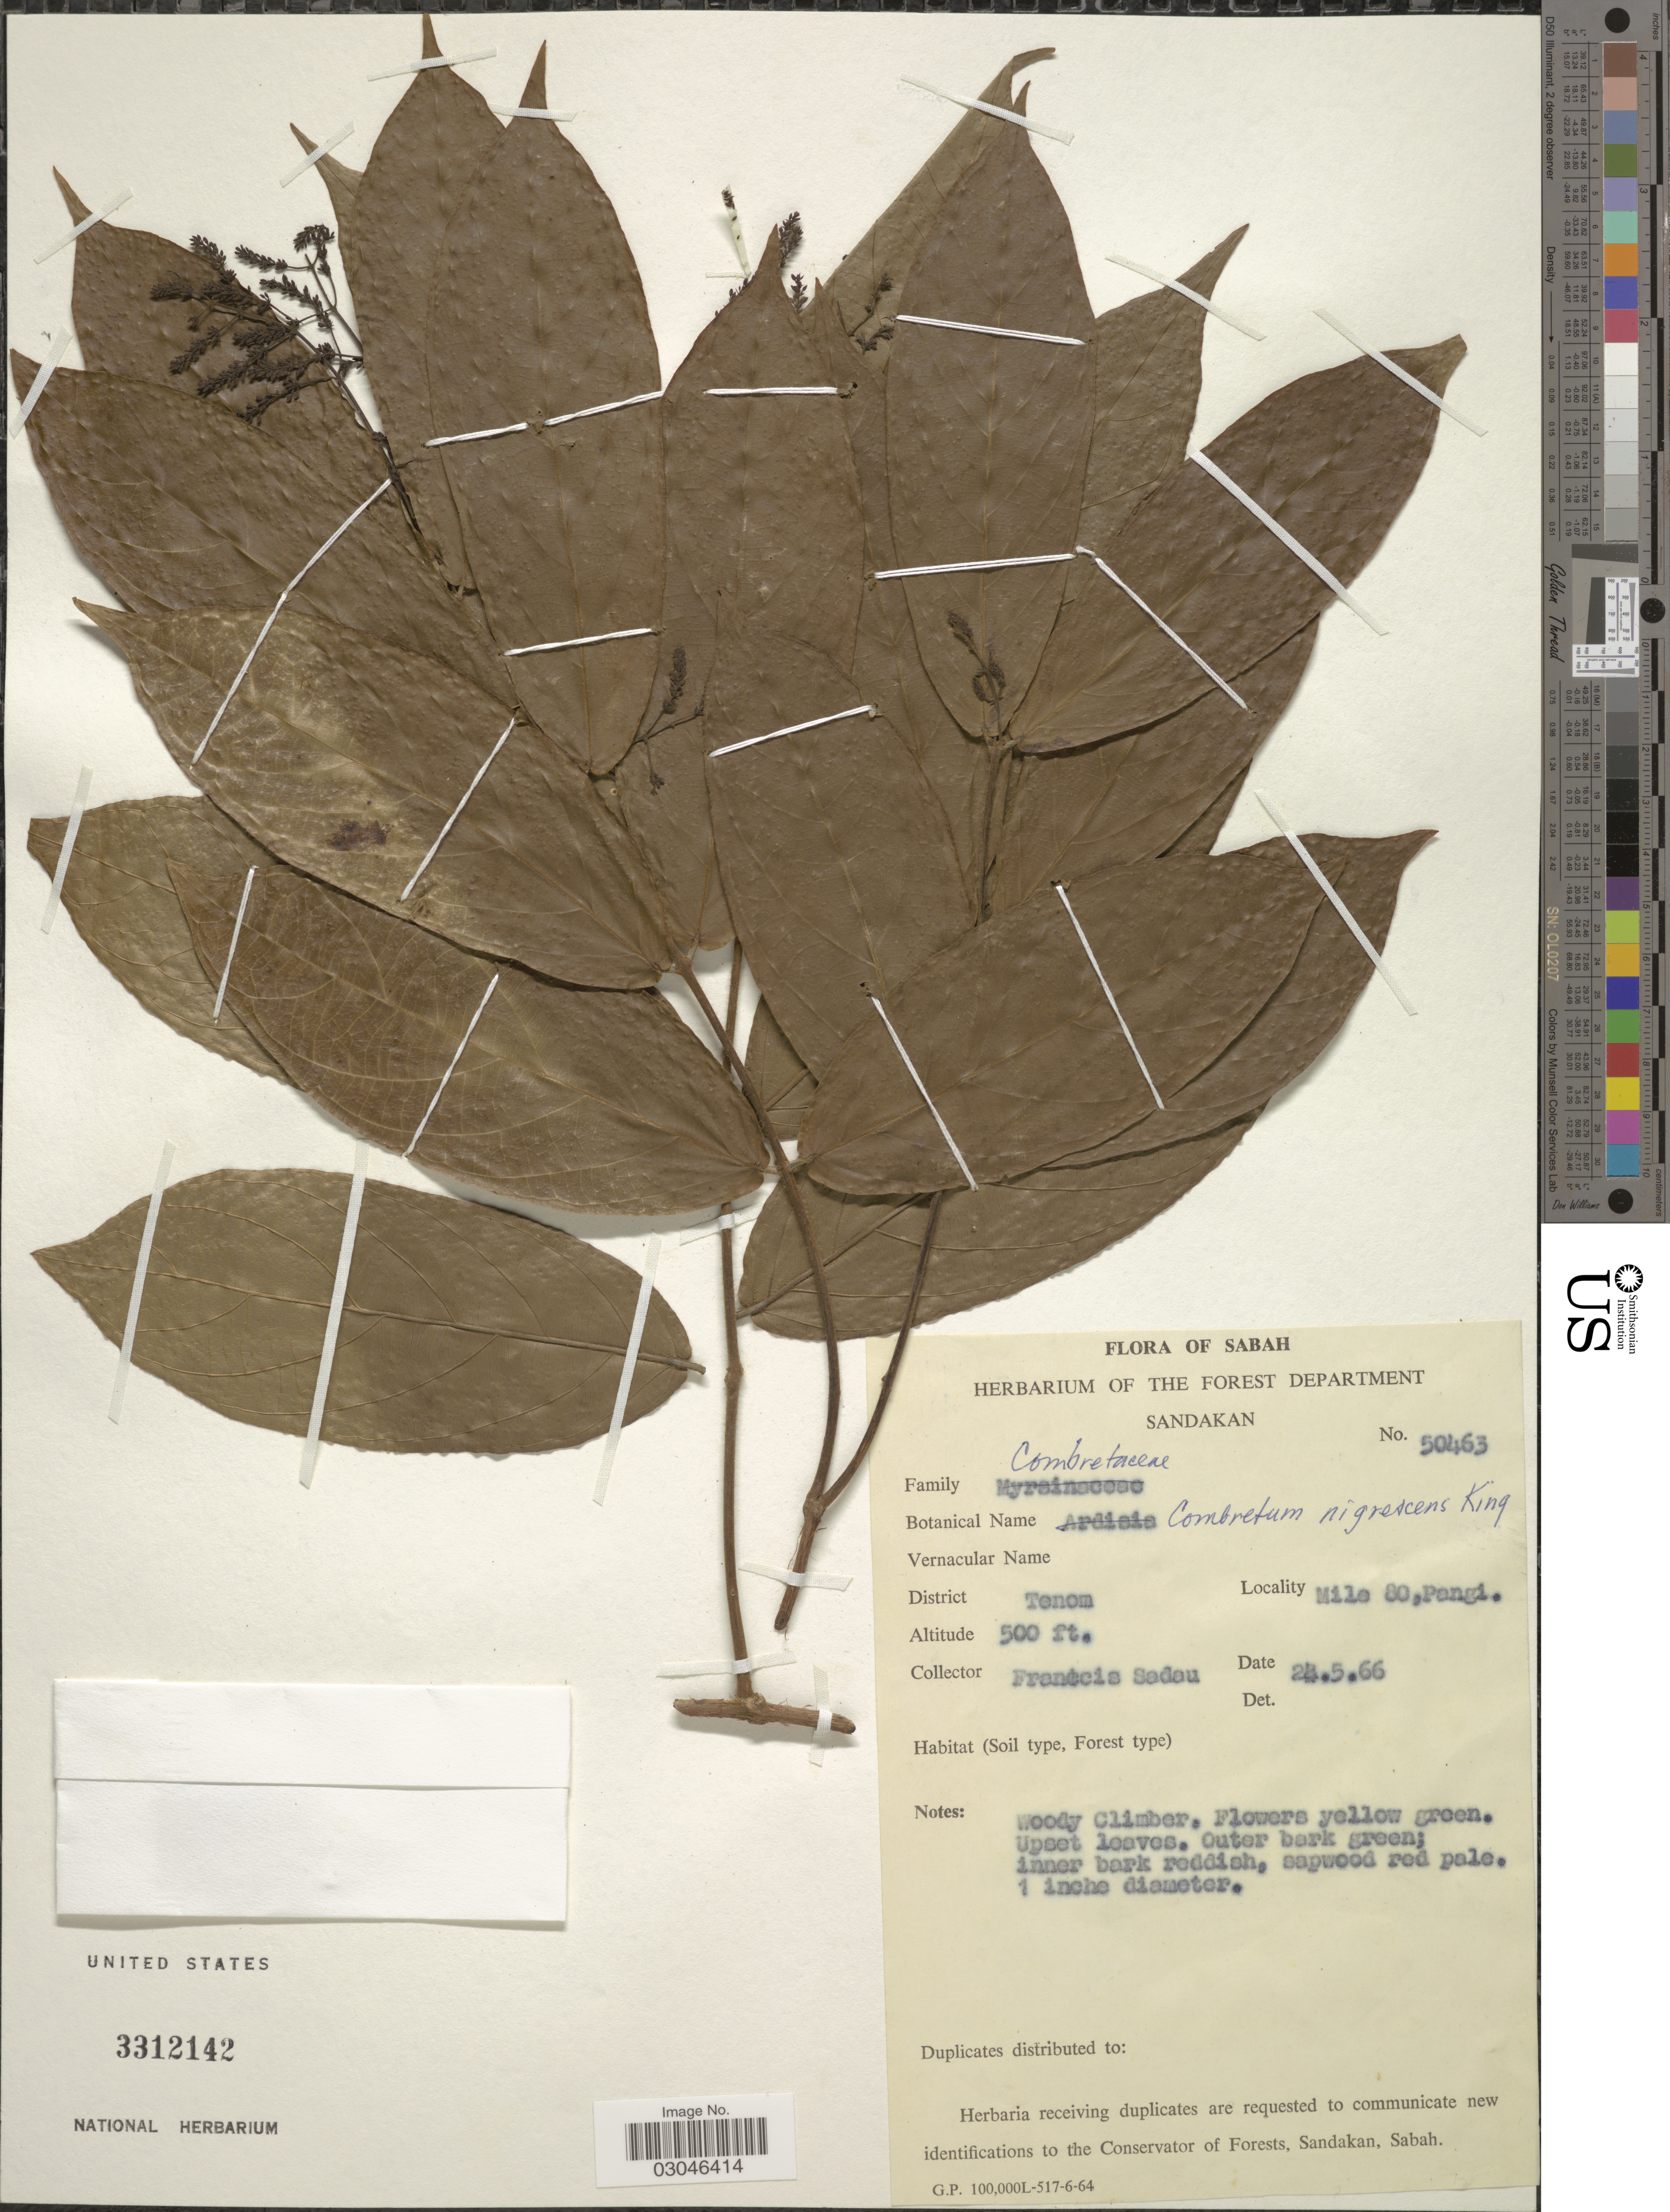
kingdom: Plantae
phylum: Tracheophyta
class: Magnoliopsida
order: Myrtales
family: Combretaceae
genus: Combretum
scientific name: Combretum nigrescens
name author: King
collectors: F. Sadau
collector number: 50463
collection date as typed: Transcribed d/m/y: 24/5/66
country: Malaysia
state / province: Sabah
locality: District Tenom. Mile 80, Pangi.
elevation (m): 152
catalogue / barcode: US 3312142